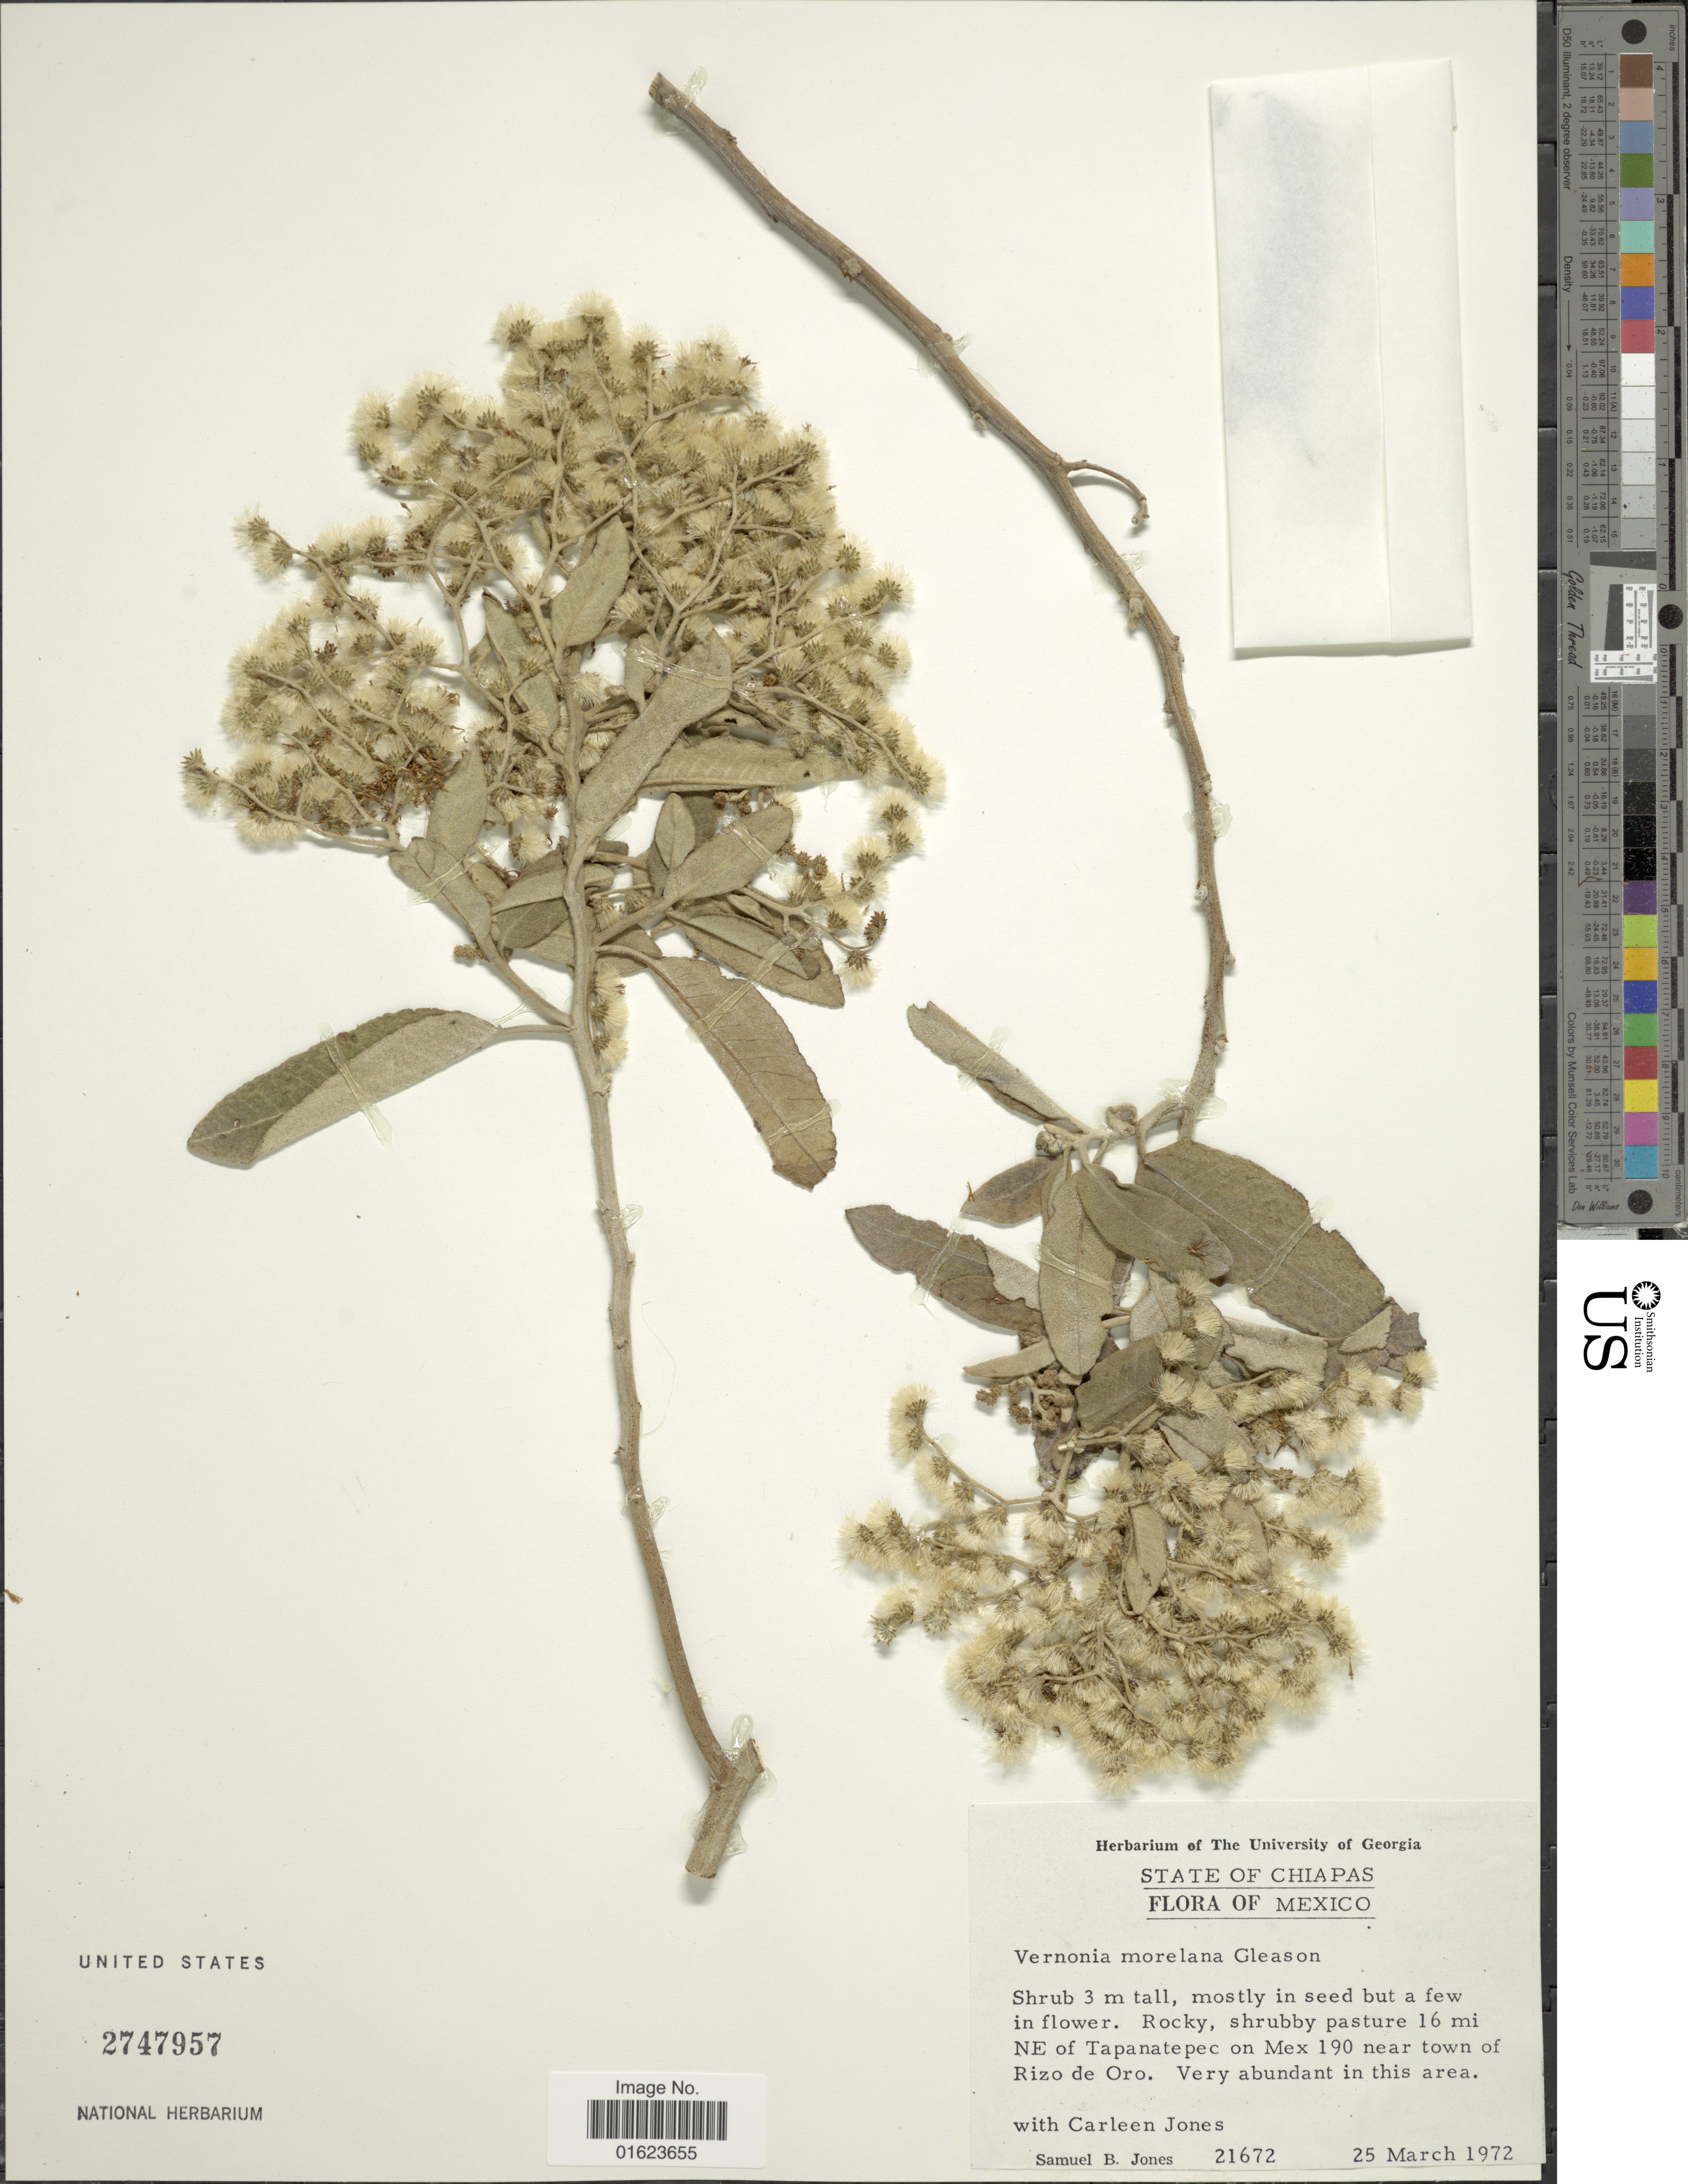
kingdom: Plantae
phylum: Tracheophyta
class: Magnoliopsida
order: Asterales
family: Asteraceae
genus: Vernonanthura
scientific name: Vernonanthura cordata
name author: (Kunth) H. Rob.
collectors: S. B. Jones & Carleen Jones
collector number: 2172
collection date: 1972-03-25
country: Mexico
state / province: Chiapas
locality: State of Chiapas. Mexico.shrubby pasture 16 mi NE of Tapanatepec on Mex 190 near town of Rizo de Oro.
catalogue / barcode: US 2747957